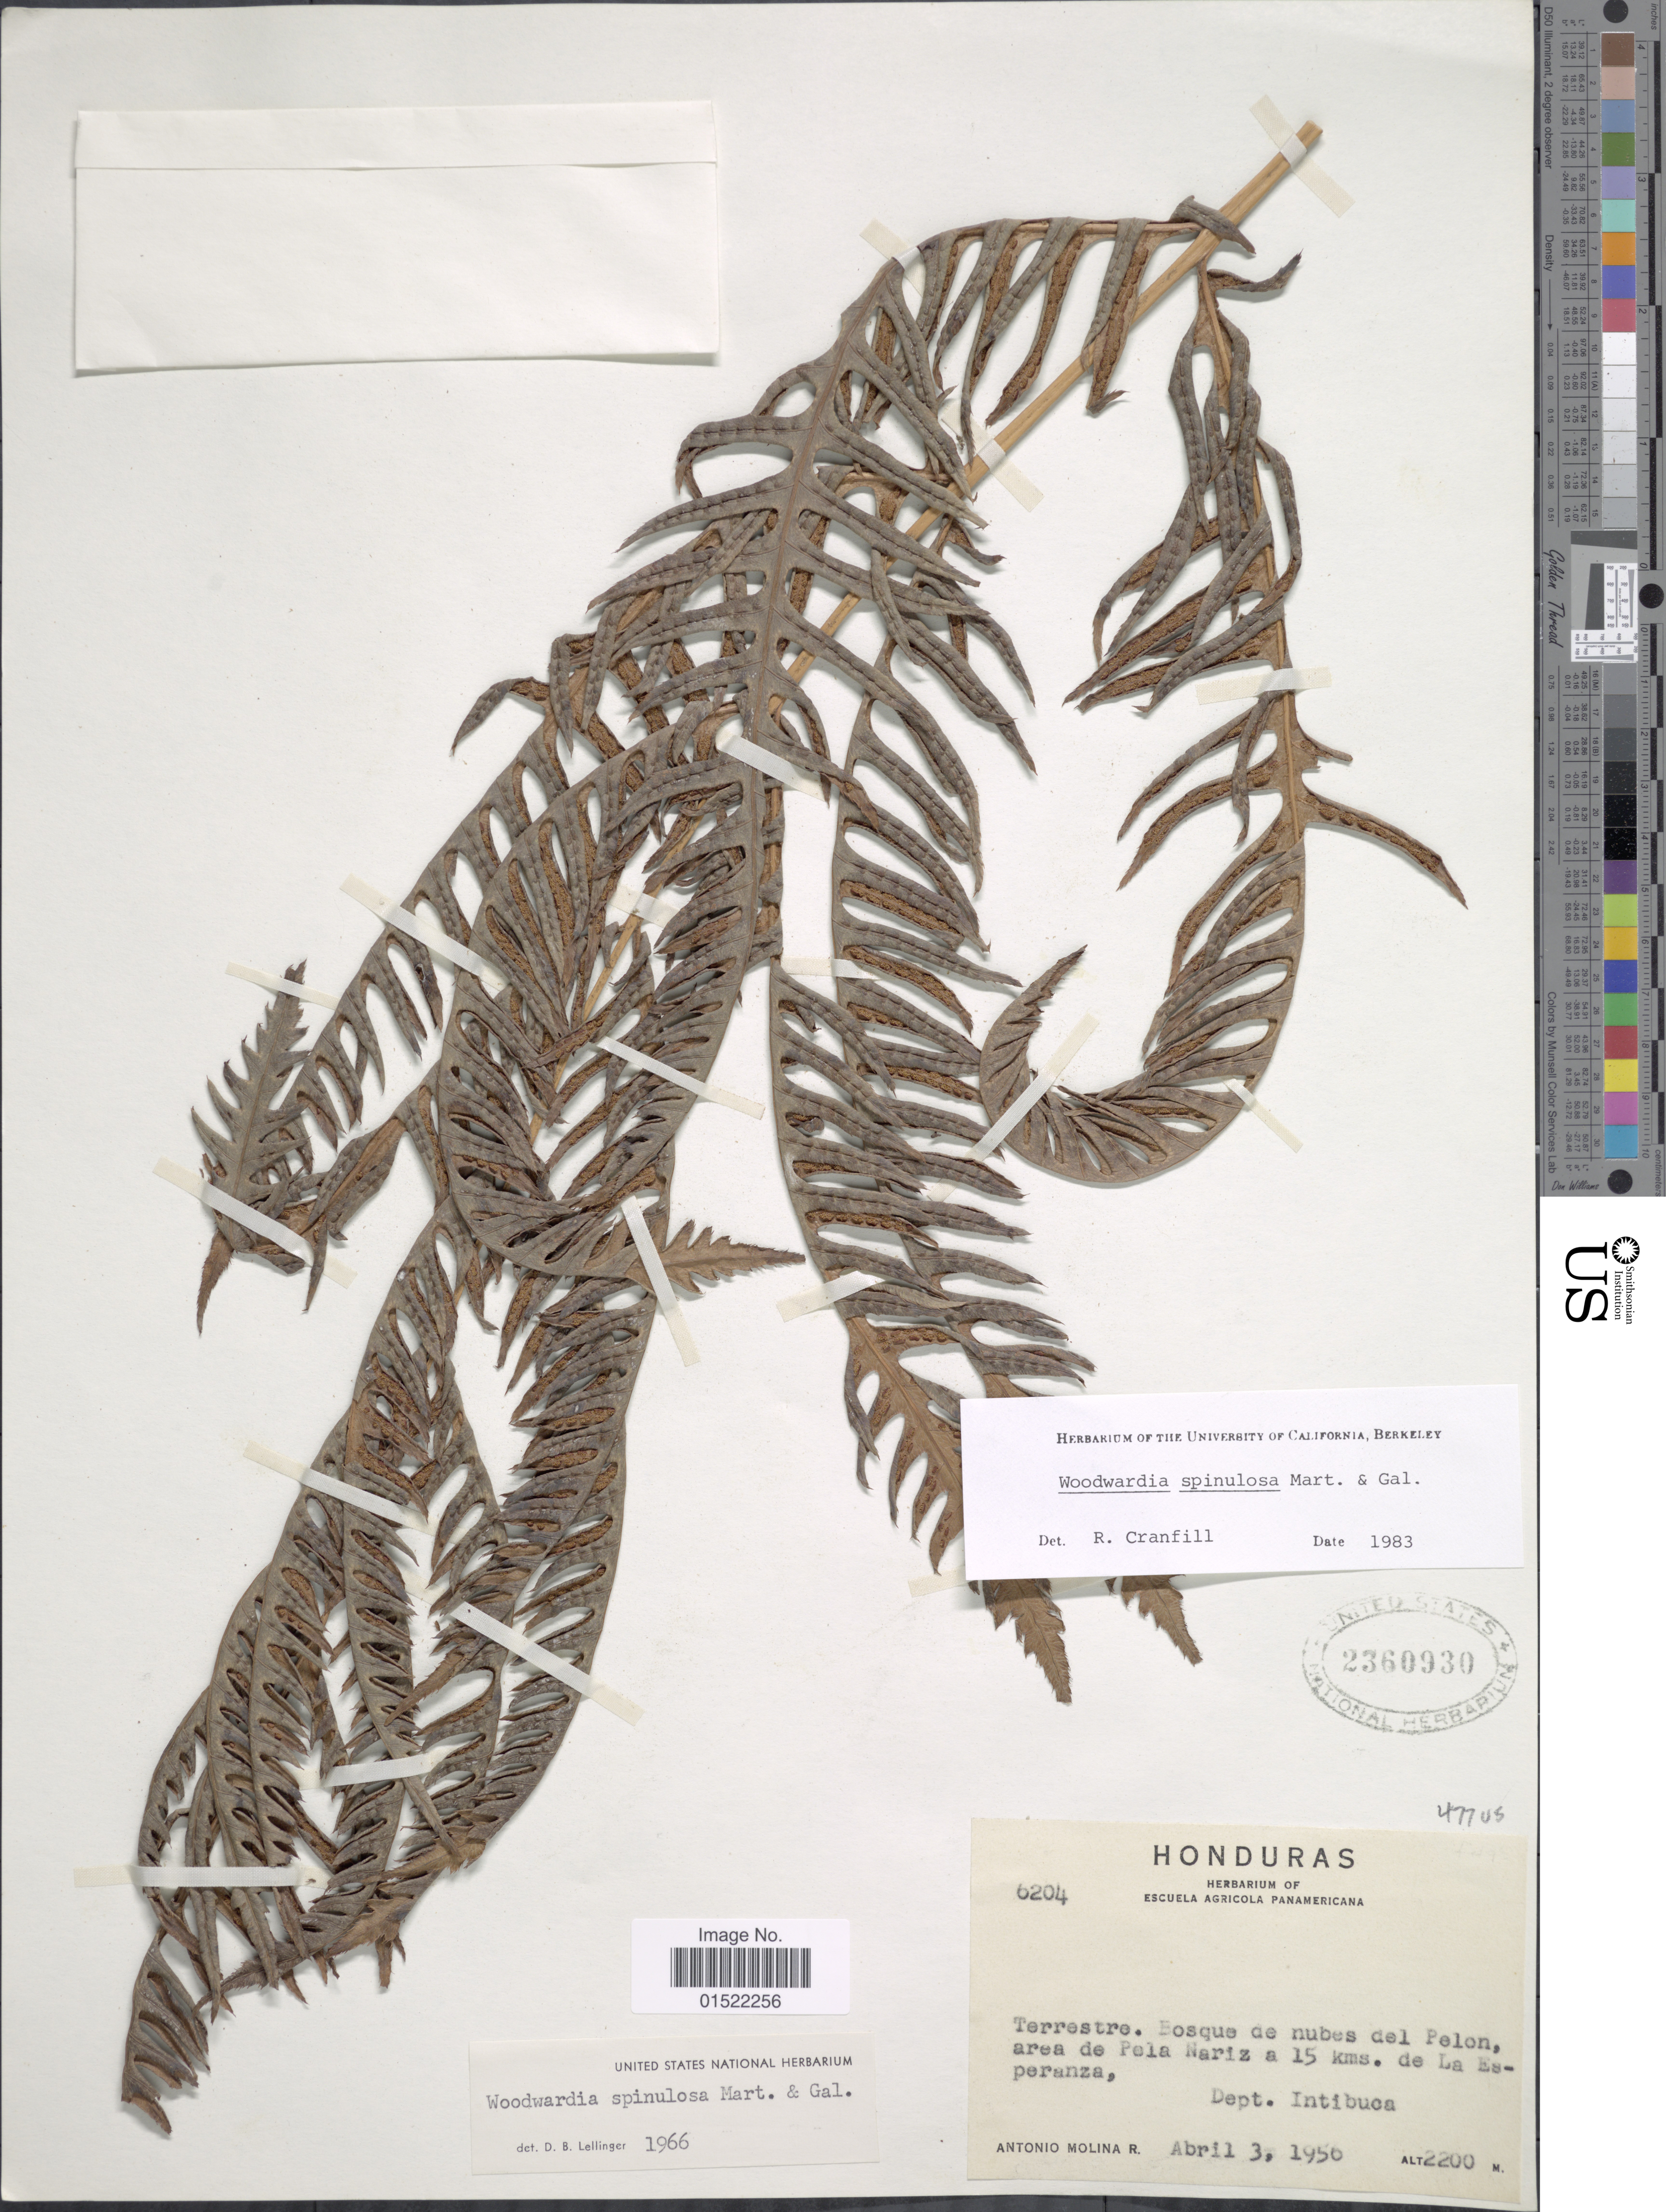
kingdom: Plantae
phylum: Tracheophyta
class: Polypodiopsida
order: Polypodiales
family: Blechnaceae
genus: Woodwardia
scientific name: Woodwardia spinulosa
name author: M. Martens & Galeotti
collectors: A. Molina R.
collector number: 6204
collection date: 1950-04-03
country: Honduras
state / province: Intibuca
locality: Bosque de nubes del Pelon, area de Pela Nariz a 15 kms. de La Esperanza, Dept. Intibuca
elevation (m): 2200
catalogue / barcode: US 2360930